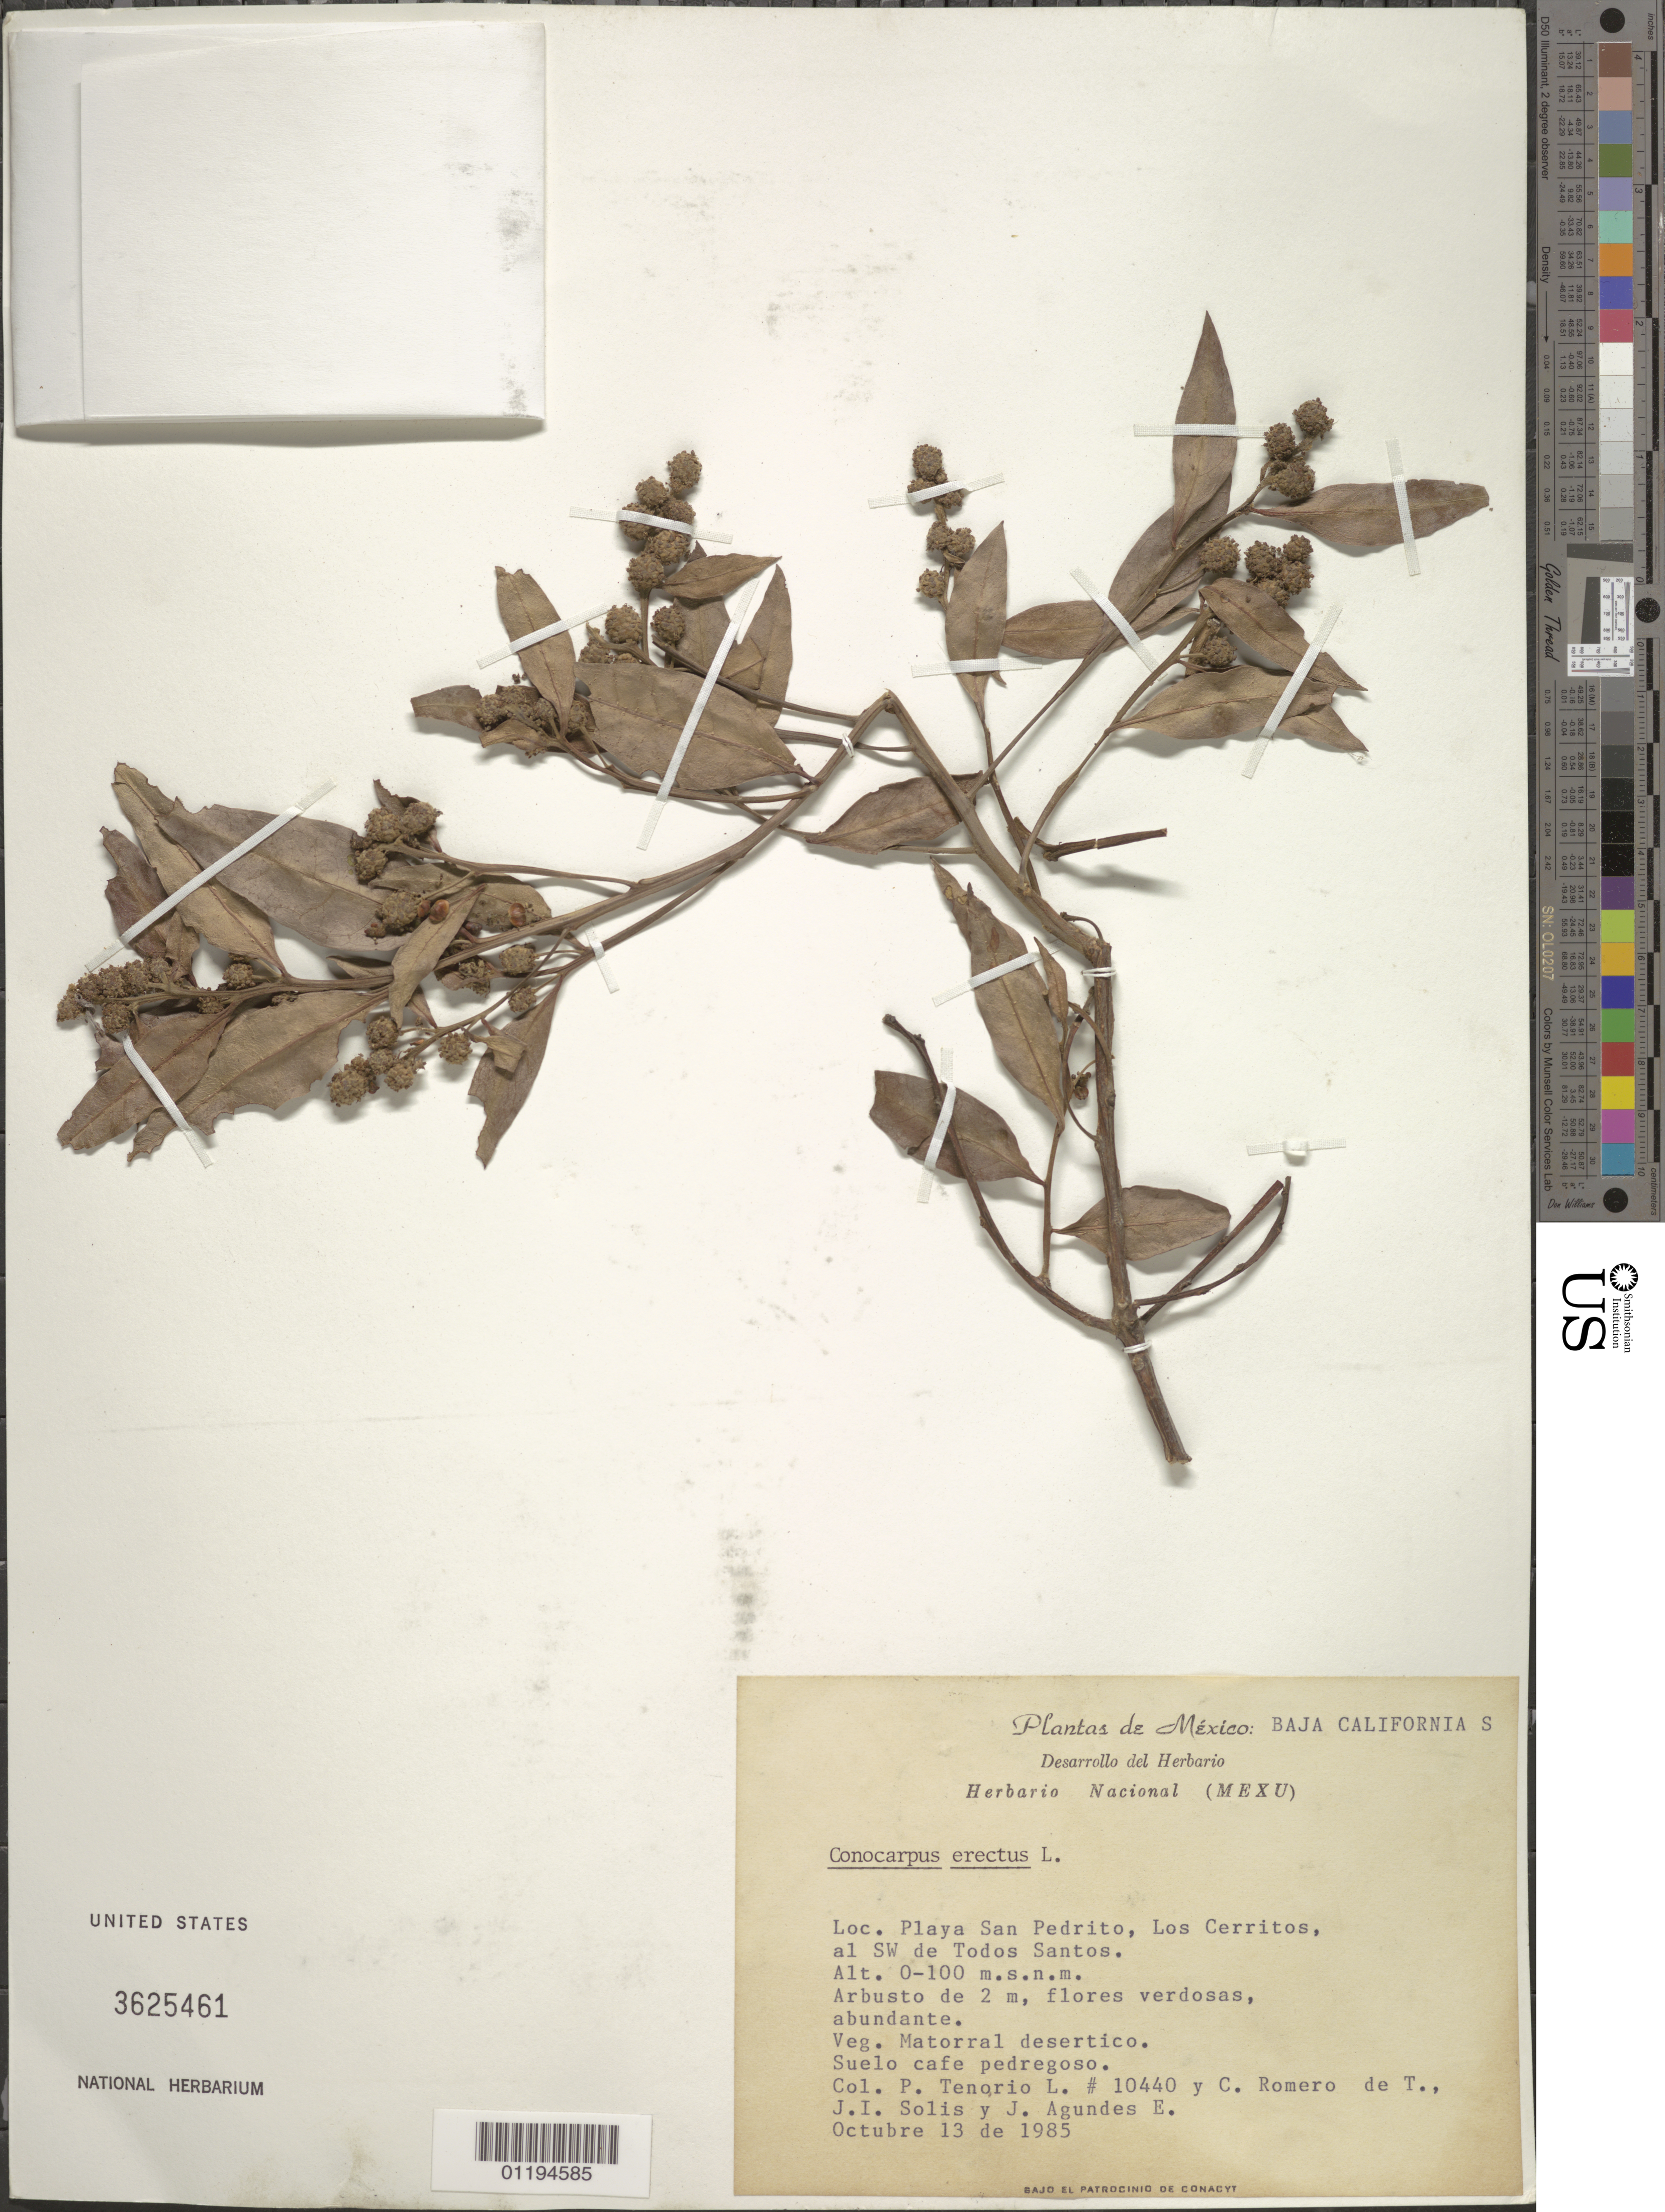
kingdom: Plantae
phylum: Tracheophyta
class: Magnoliopsida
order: Myrtales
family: Combretaceae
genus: Conocarpus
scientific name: Conocarpus erectus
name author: L.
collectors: Tenorio, P., C. Romero de T., -. Solis & J. Agundes E.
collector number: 10440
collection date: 1985-10-13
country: Mexico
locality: Playa san Pedrito, Los Cerritos SW of Todos Santos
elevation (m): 0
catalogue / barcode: US 3625461